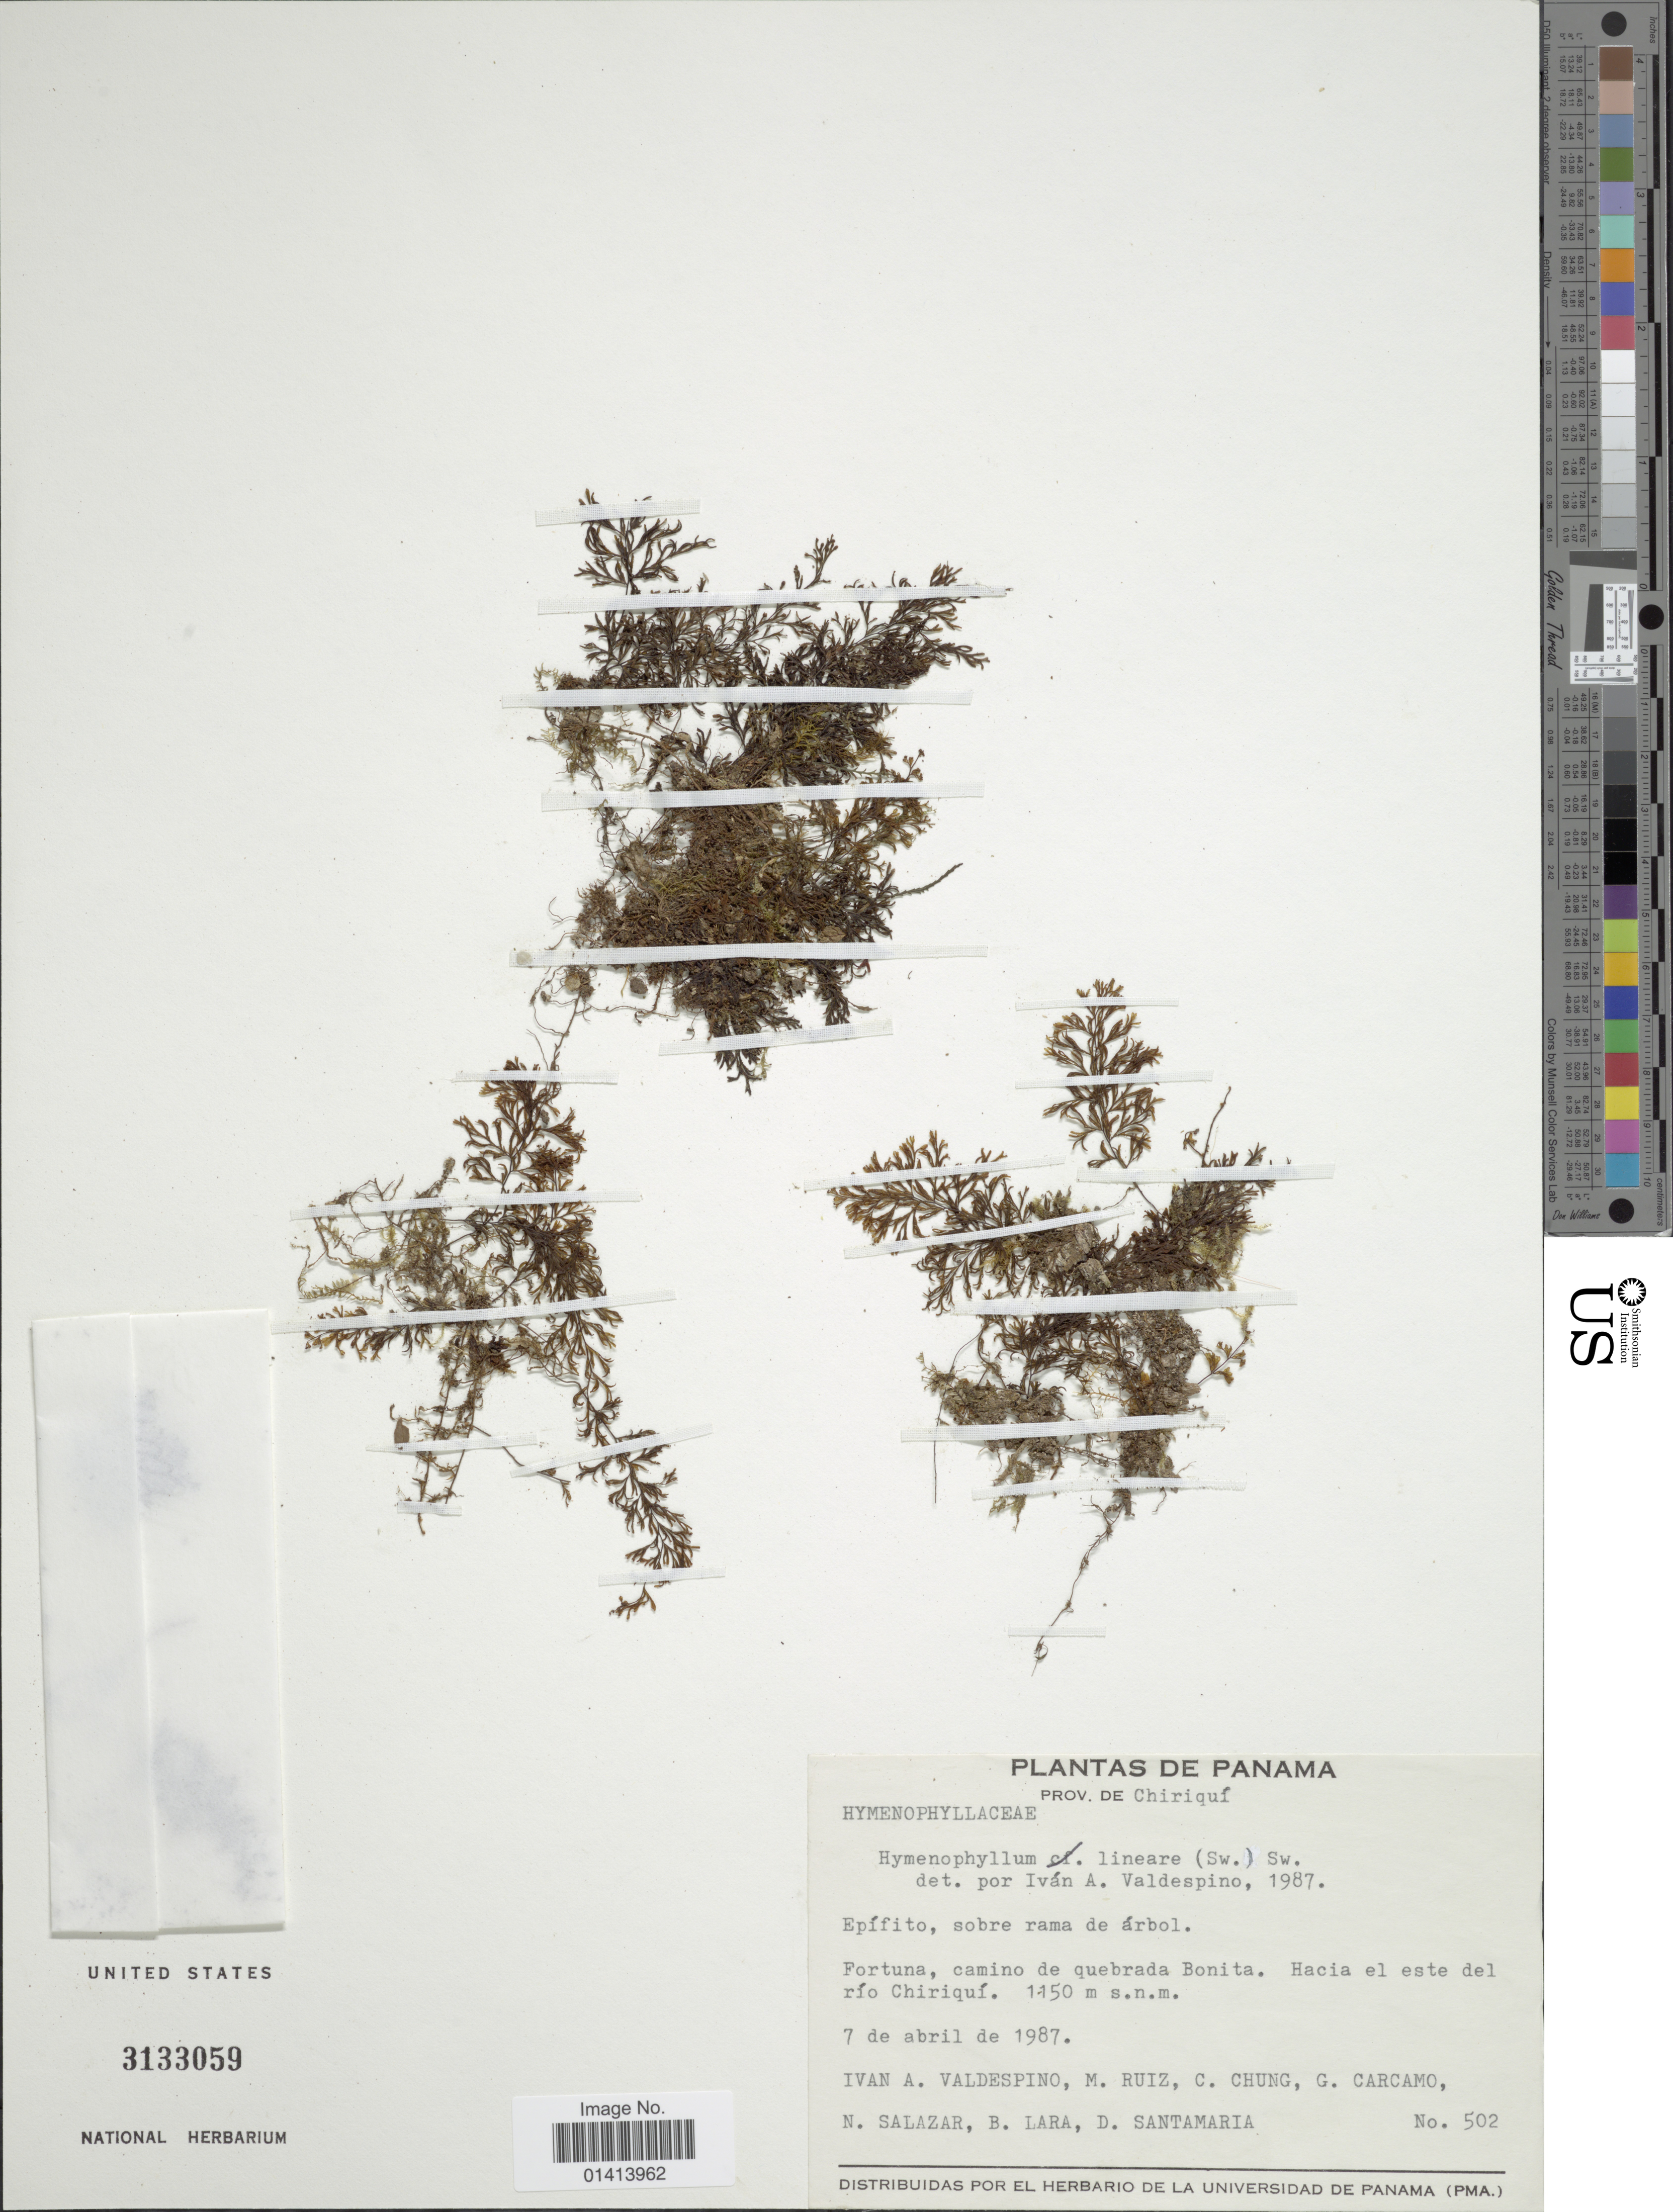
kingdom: Plantae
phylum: Tracheophyta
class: Polypodiopsida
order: Hymenophyllales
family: Hymenophyllaceae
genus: Hymenophyllum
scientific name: Hymenophyllum lineare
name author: (Sw.) Sw.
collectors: I. A. Valdespino, M. Ruiz, C. Chung, G. Carcamo & et al.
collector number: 502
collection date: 1987-04-07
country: Panama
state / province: Chiriqui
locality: Fortuna, camino de quebrada Bonita. Hacia el este del río Chiriquí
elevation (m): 1150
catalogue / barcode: US 3133059